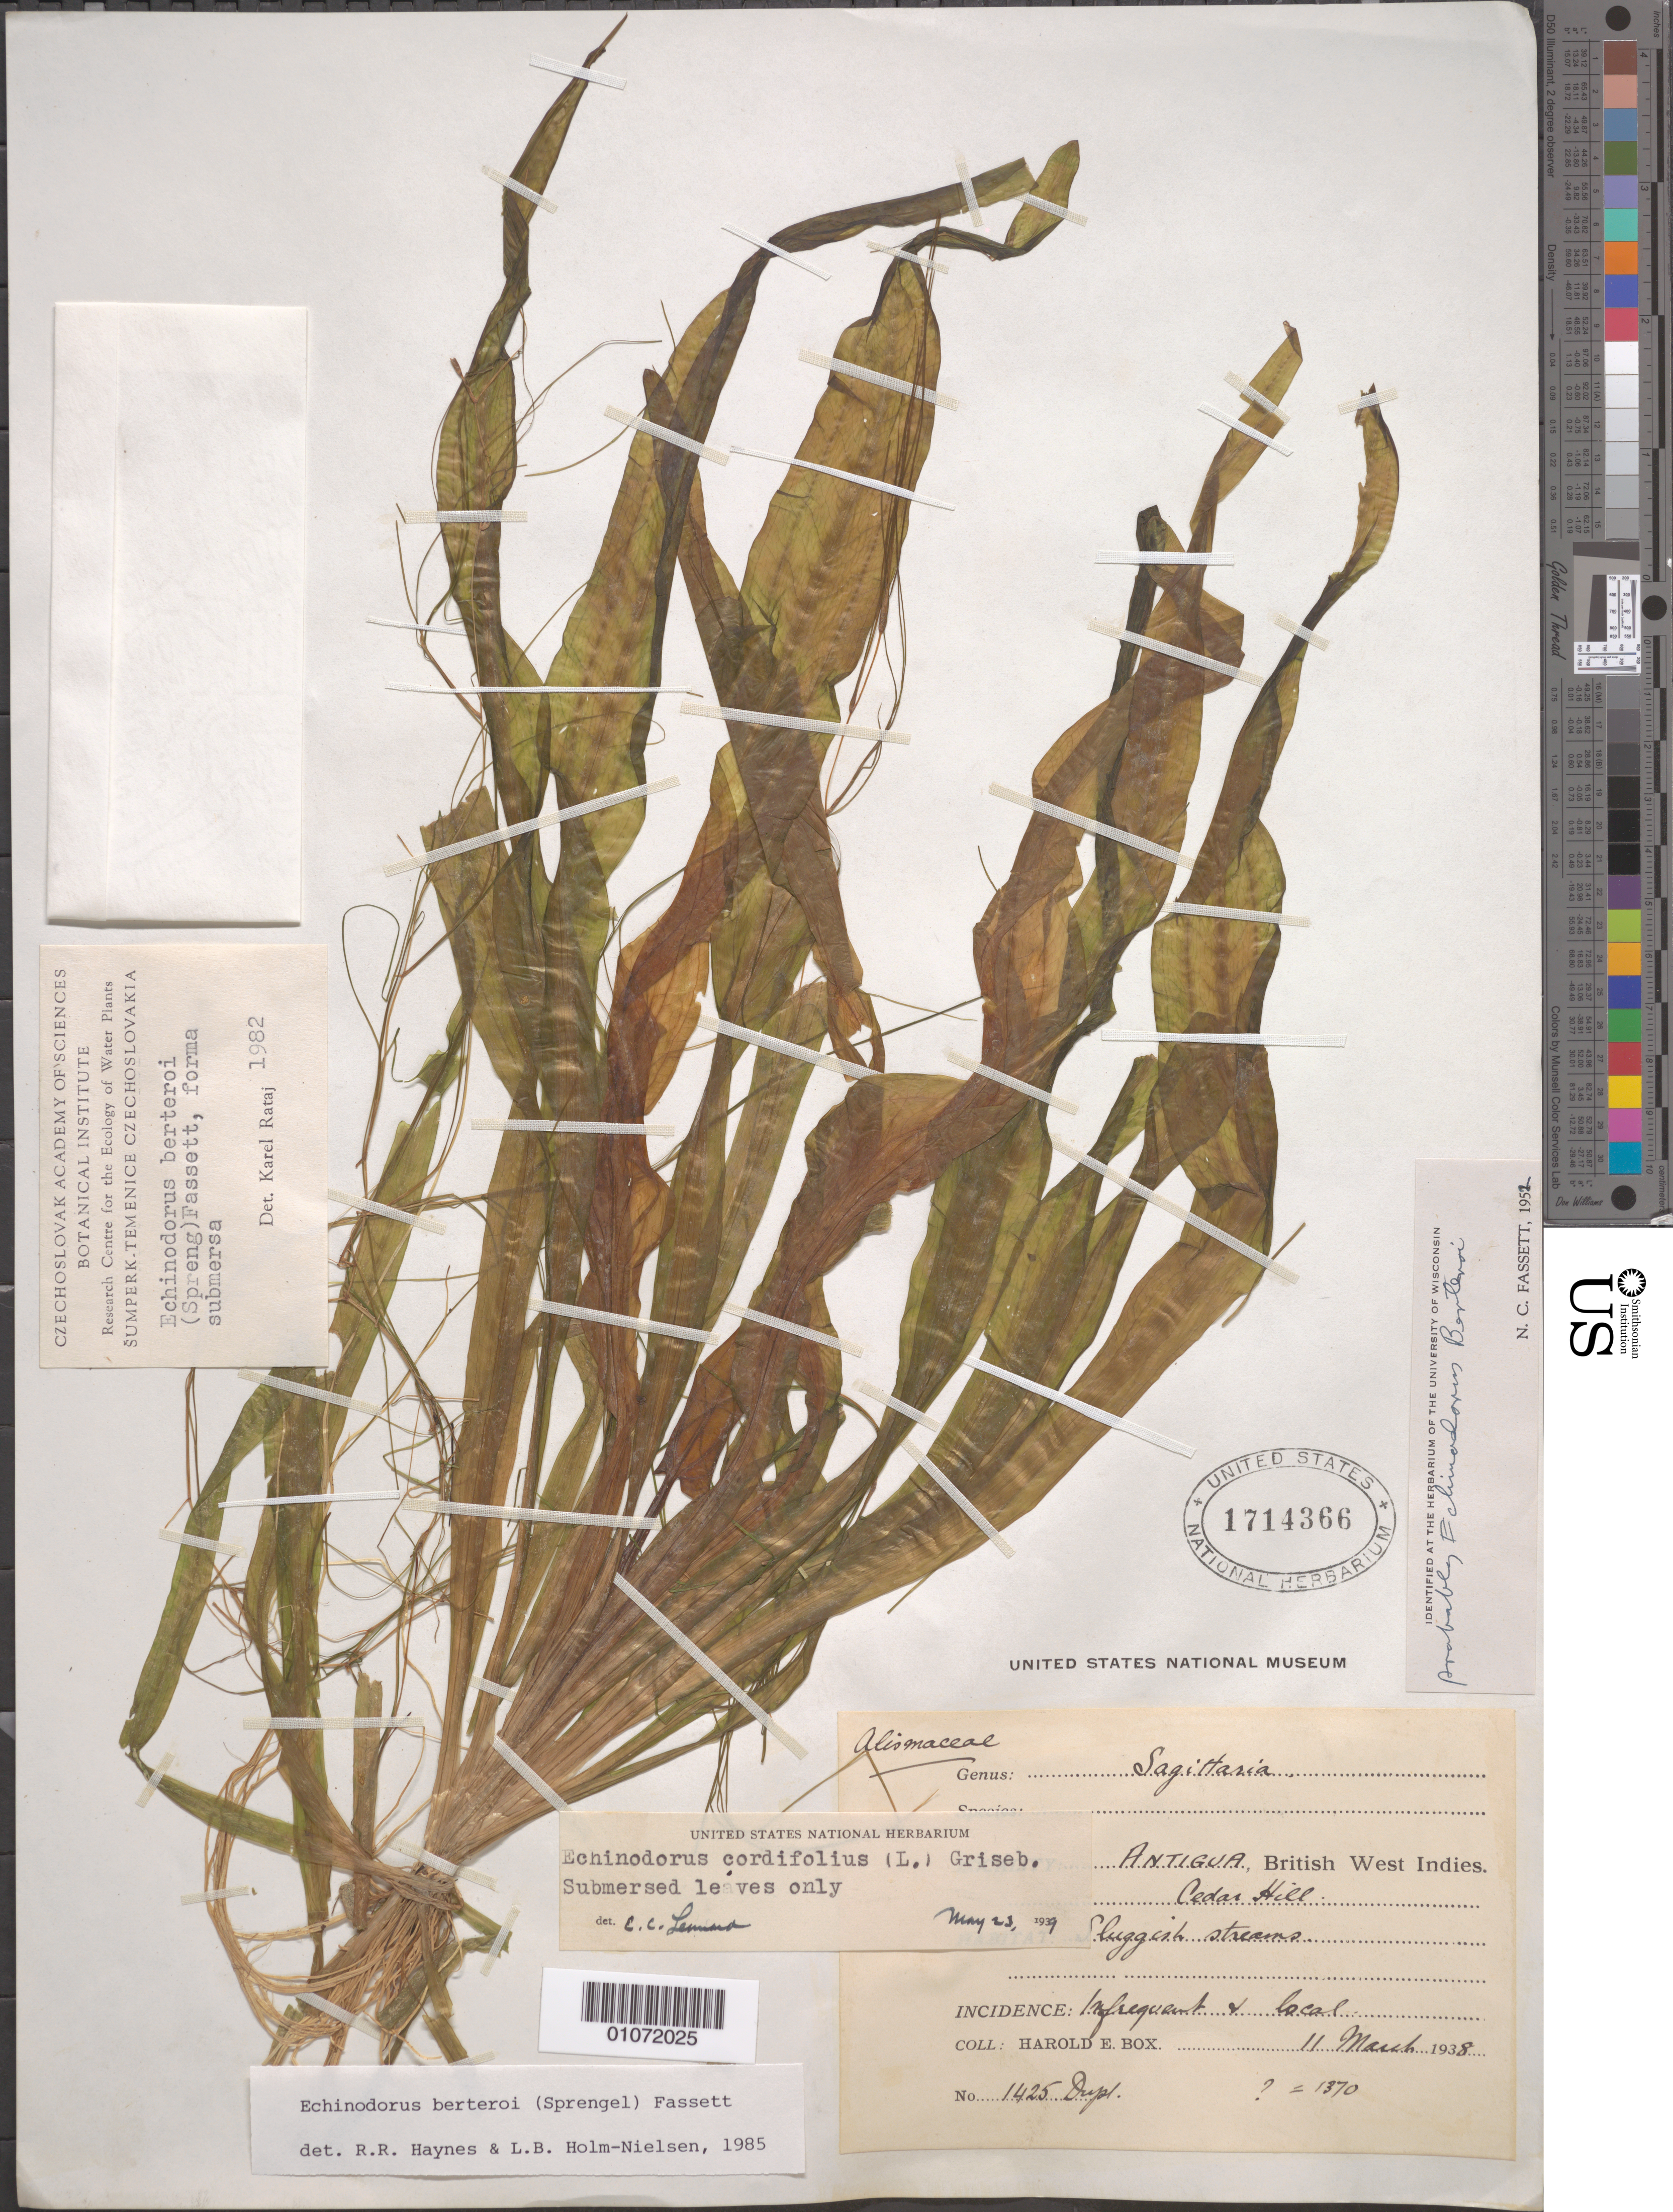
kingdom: Plantae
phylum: Tracheophyta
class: Liliopsida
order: Alismatales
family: Alismataceae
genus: Echinodorus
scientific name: Echinodorus berteroi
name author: (Spreng.) Fassett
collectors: H. E. Box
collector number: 1425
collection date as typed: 11 Mar 1938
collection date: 1938-03-11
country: Antigua and Barbuda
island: Antigua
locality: Ceder Hill. Sluggish streams.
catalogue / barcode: US 1714366